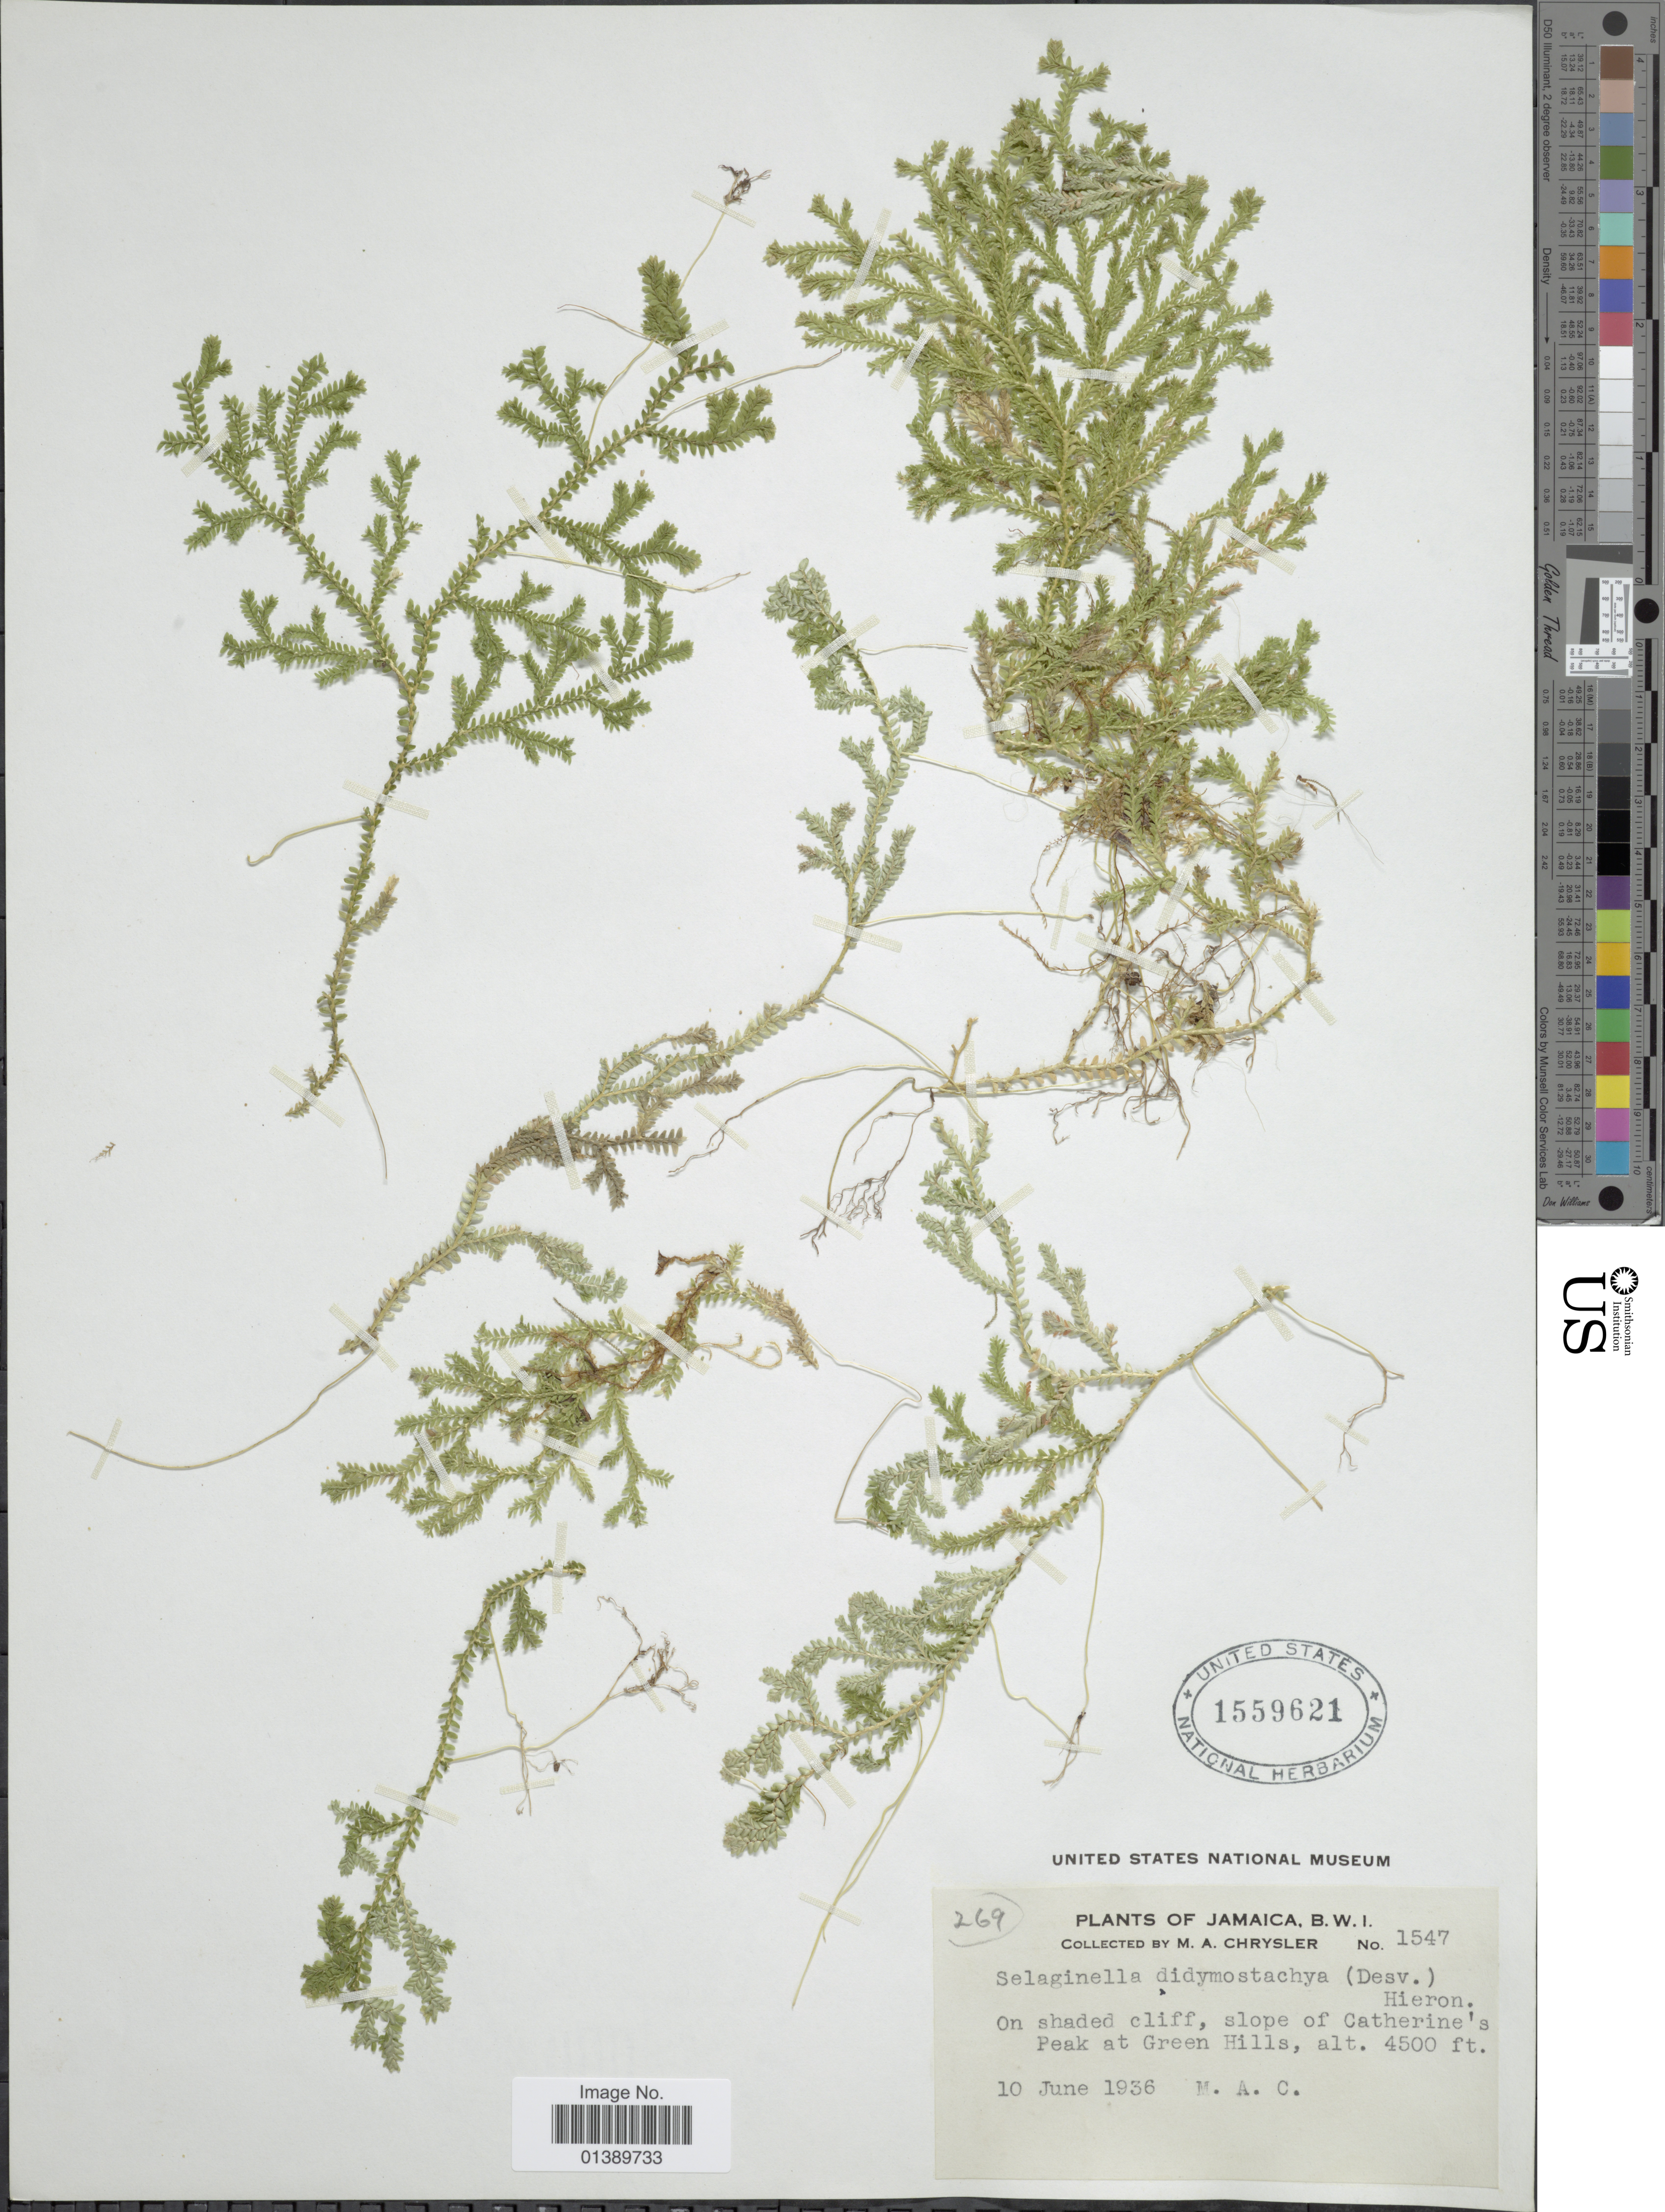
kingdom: Plantae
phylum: Tracheophyta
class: Lycopodiopsida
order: Selaginellales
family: Selaginellaceae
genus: Selaginella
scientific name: Selaginella denudata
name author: (Willd.) Spring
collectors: M. A. Chrysler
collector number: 1547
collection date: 1936-06-10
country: Jamaica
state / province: Saint Catherine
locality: Slope of Catherine's Peak at Green Hills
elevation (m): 1372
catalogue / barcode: US 1559621